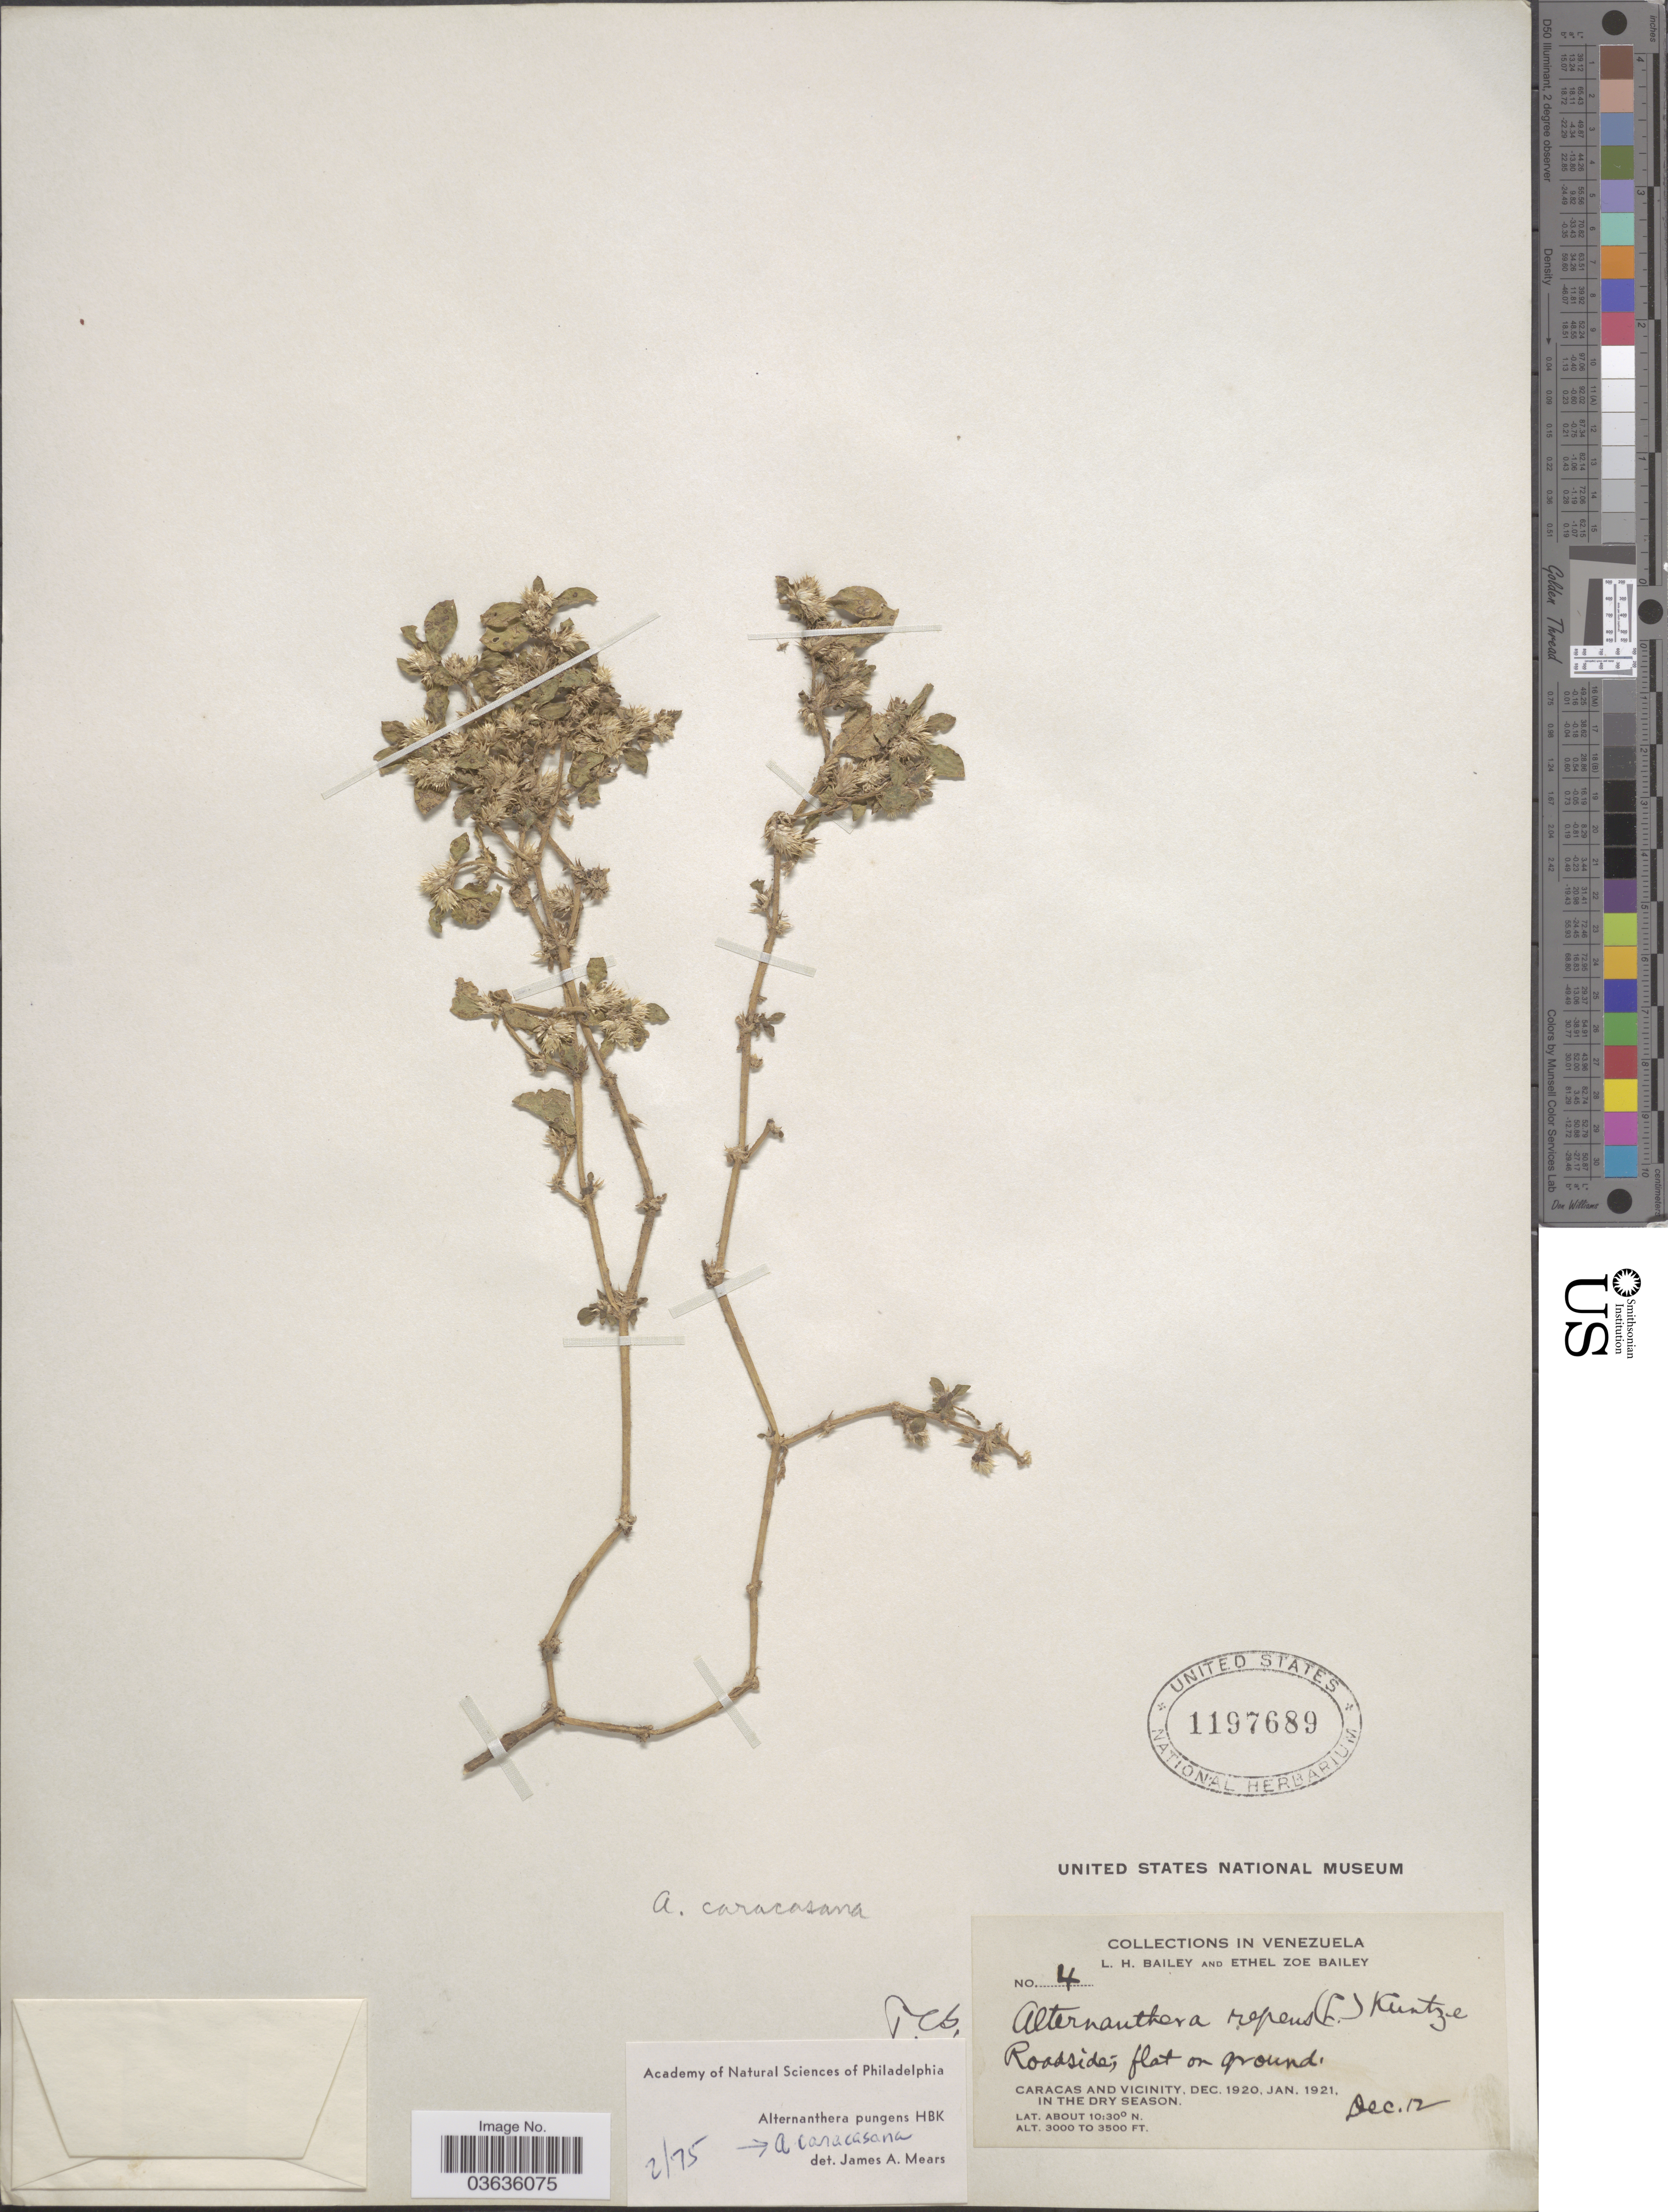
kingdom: Plantae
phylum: Tracheophyta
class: Magnoliopsida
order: Caryophyllales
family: Amaranthaceae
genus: Alternanthera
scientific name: Alternanthera canescens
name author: Kunth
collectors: L. H. Bailey & E. Z. Bailey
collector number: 4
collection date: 1920-12-12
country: Venezuela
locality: Roadside; flat on ground. Caracas and vicinity.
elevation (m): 914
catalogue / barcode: US 1197689